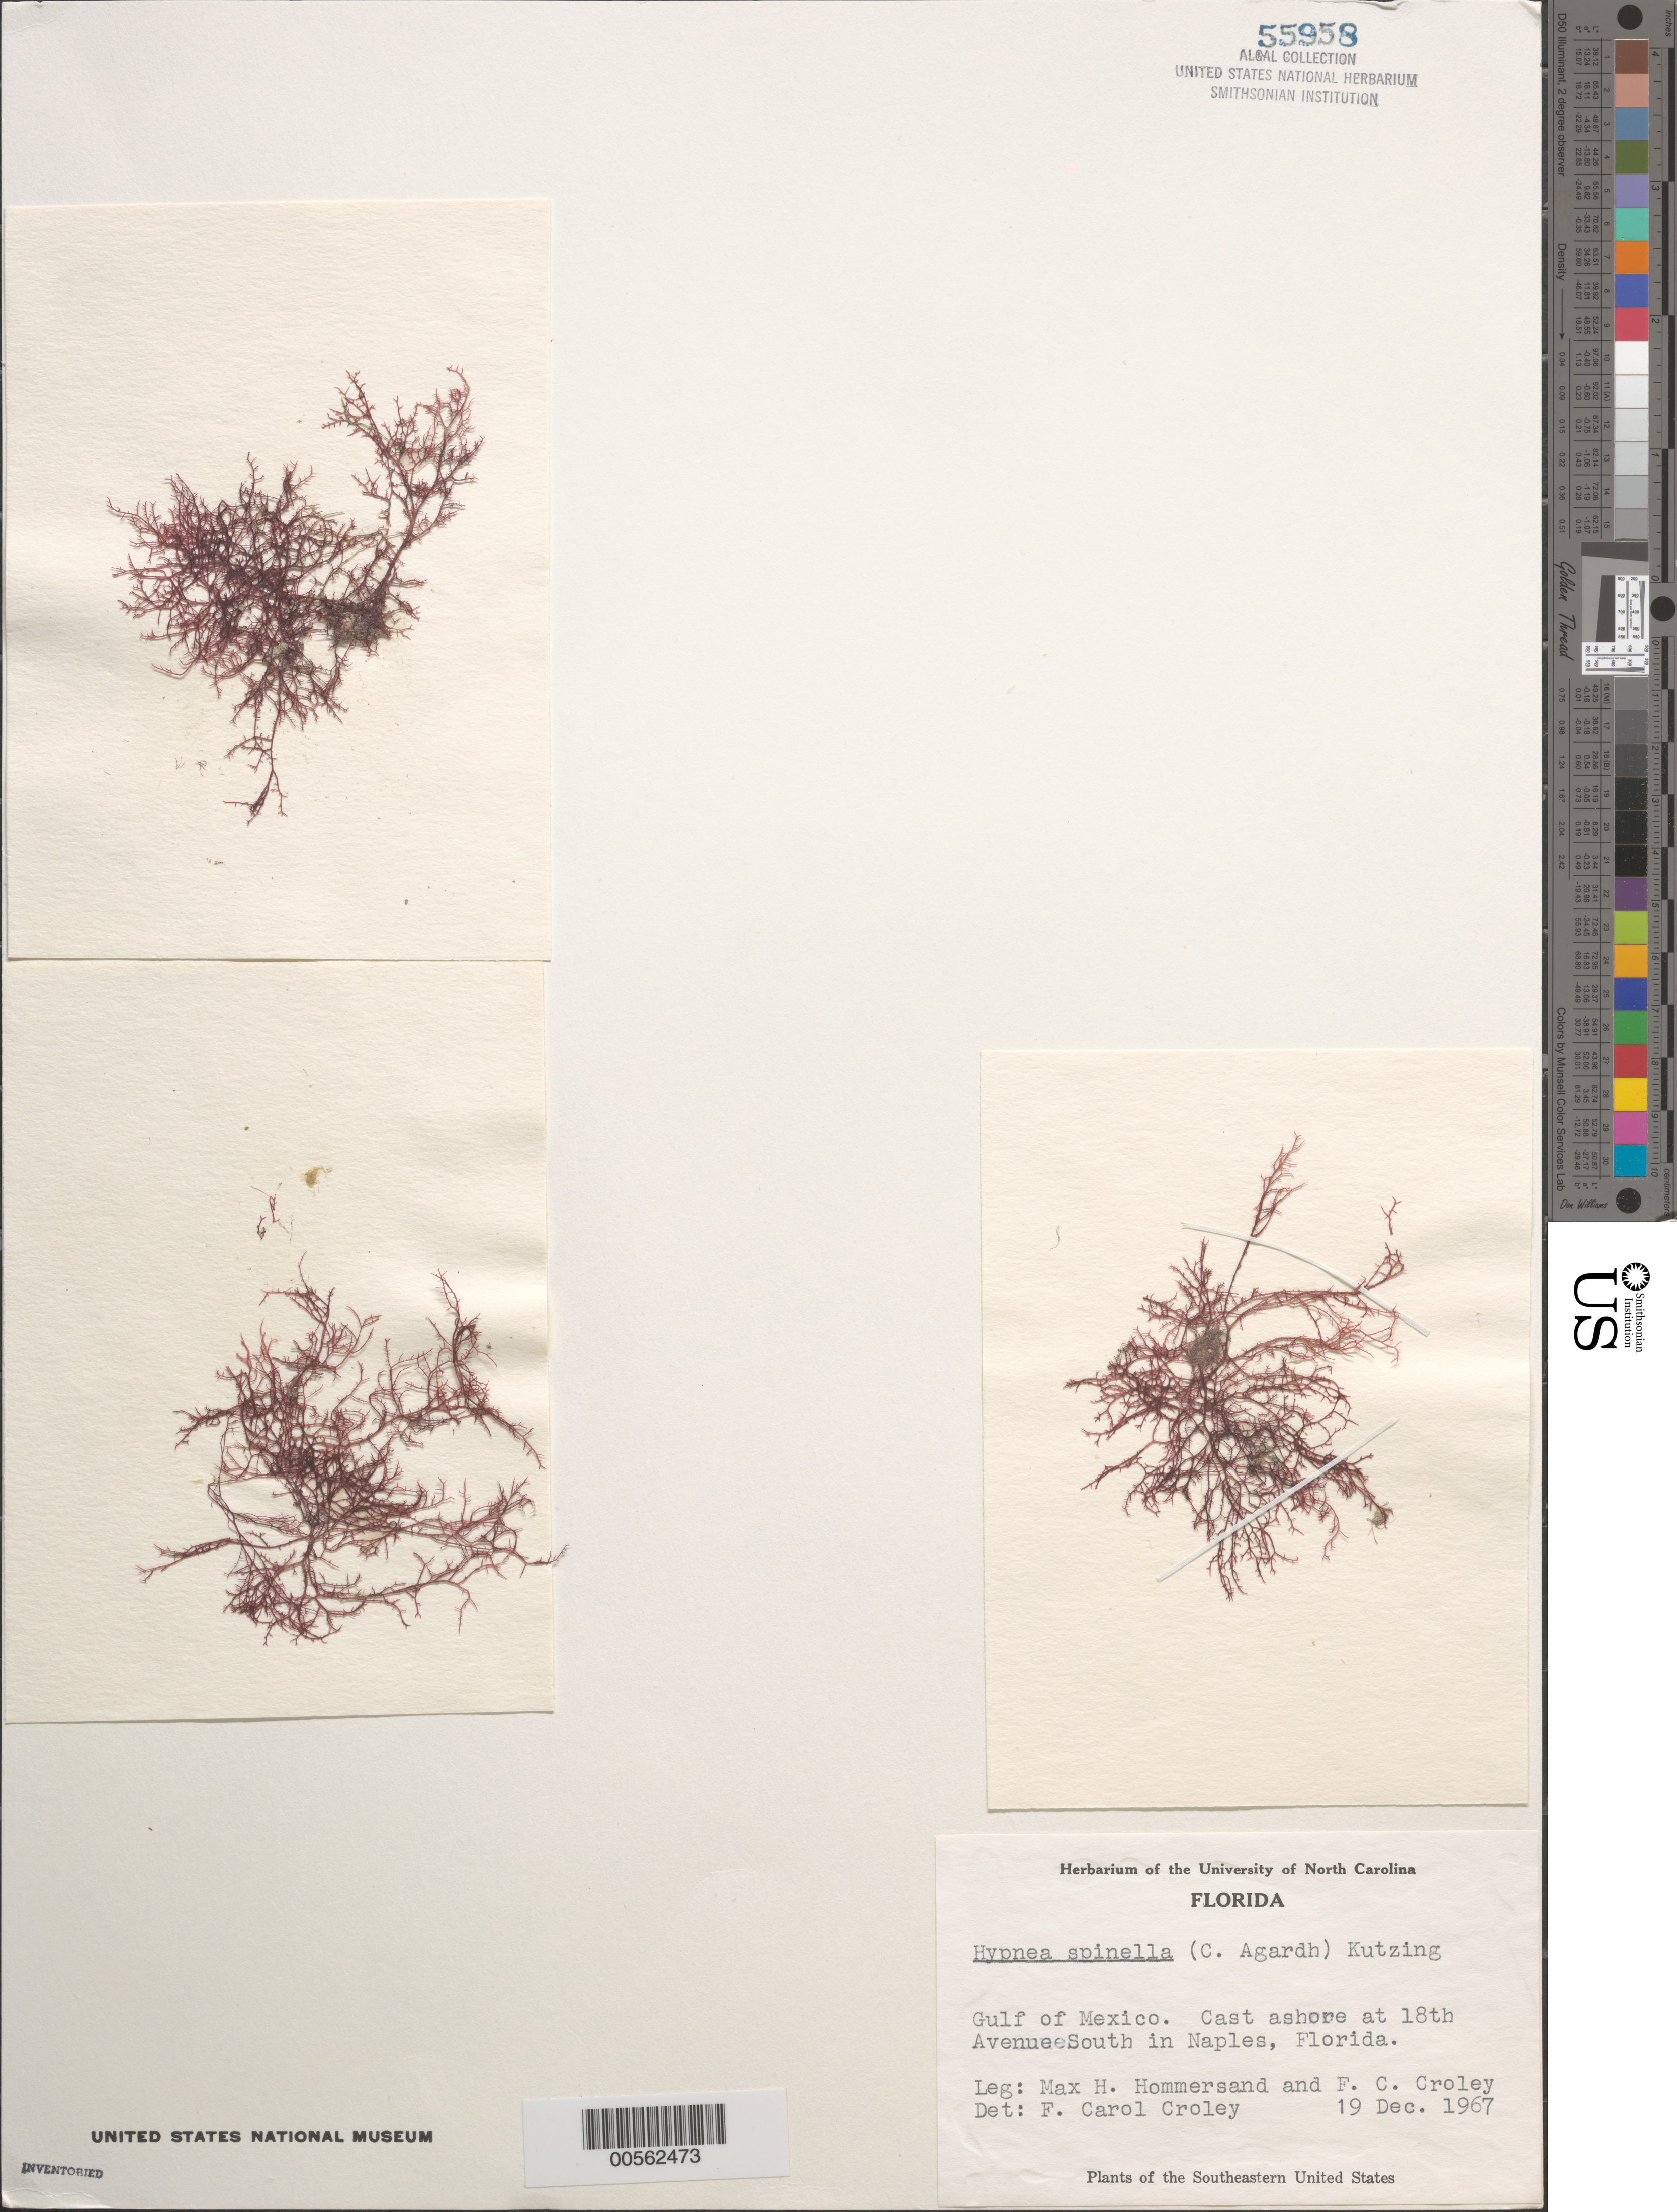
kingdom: Plantae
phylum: Rhodophyta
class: Florideophyceae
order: Gigartinales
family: Cystocloniaceae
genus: Hypnea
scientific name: Hypnea spinella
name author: (C. Agardh) Kütz.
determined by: Croley, F. C.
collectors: M. H. Hommersand & F. C. Croley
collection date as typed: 19 Dec 1967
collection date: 1967-12-19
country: United States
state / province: Florida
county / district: Collier County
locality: Naples, 18th Avenue South, Gulf of Mexico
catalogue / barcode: US 55958